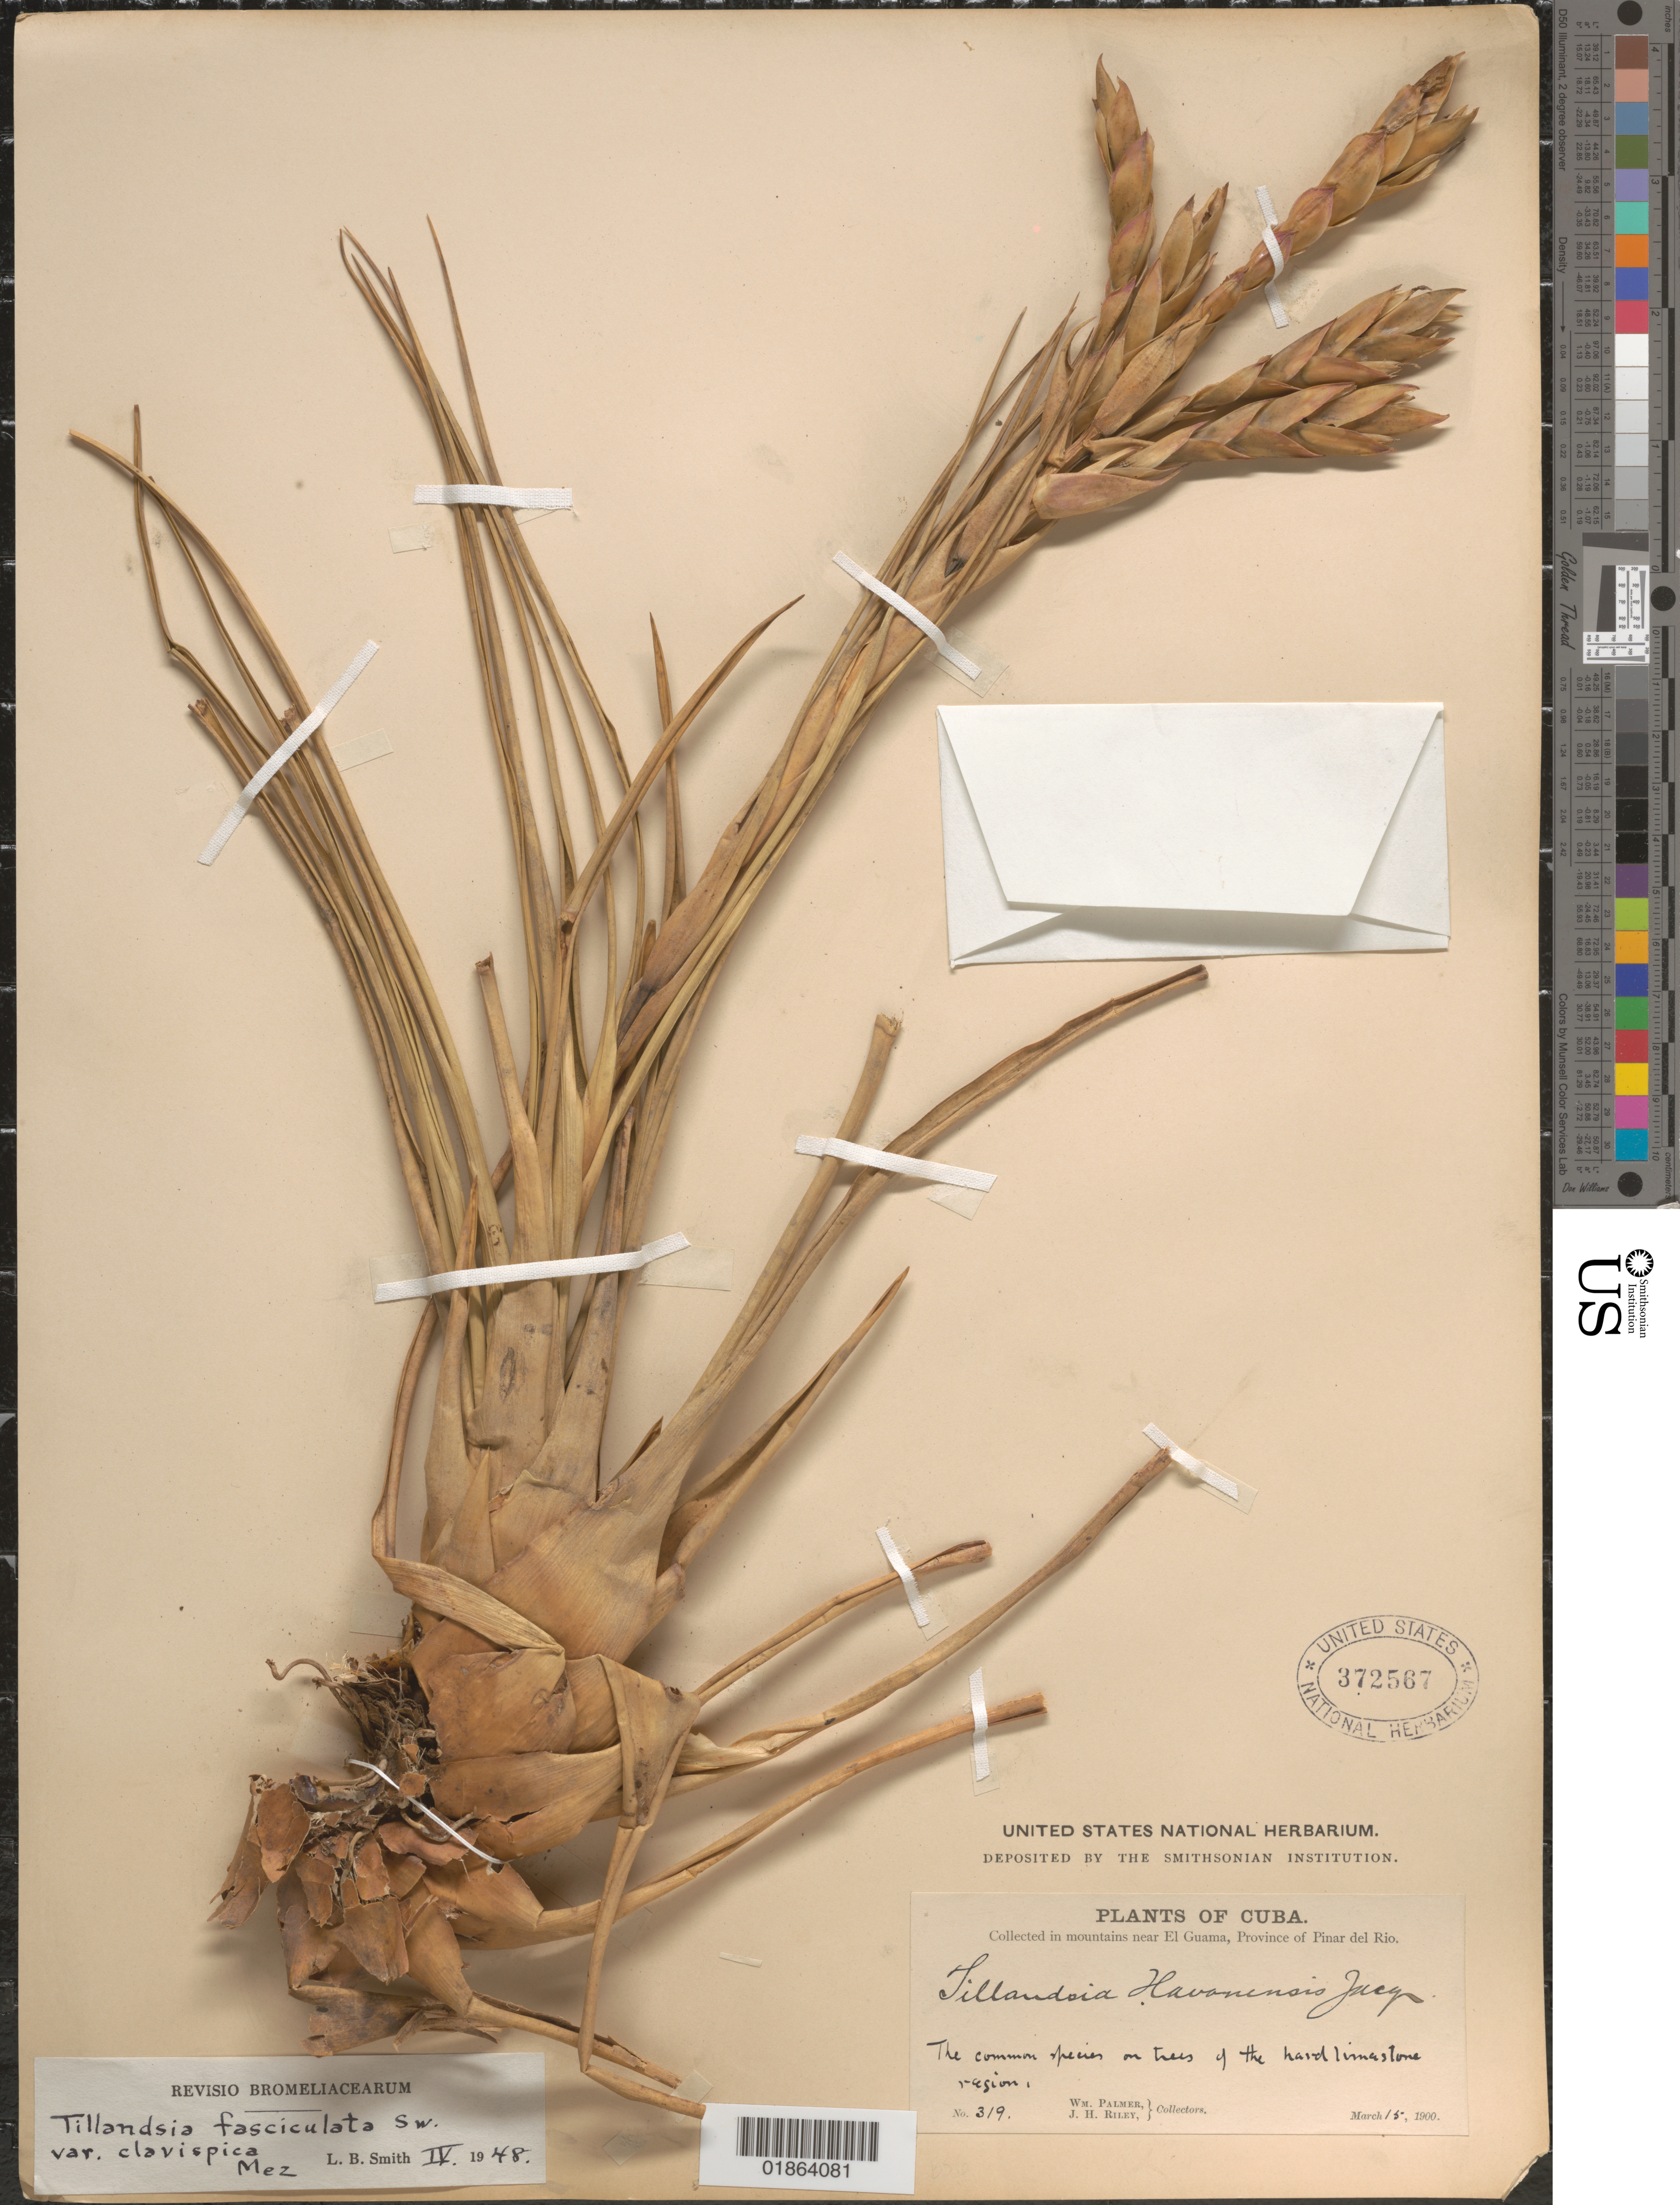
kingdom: Plantae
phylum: Tracheophyta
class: Liliopsida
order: Poales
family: Bromeliaceae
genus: Tillandsia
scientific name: Tillandsia fasciculata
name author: Sw.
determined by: Smith, Lyman B., (US), NMNH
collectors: W. Palmer & J. H. Riley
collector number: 319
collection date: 1900-03-15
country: Cuba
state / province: Pinar del Rio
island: Cuba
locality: In mountains near El Guama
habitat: The common species on trees of the hard limestone region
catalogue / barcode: US 372567